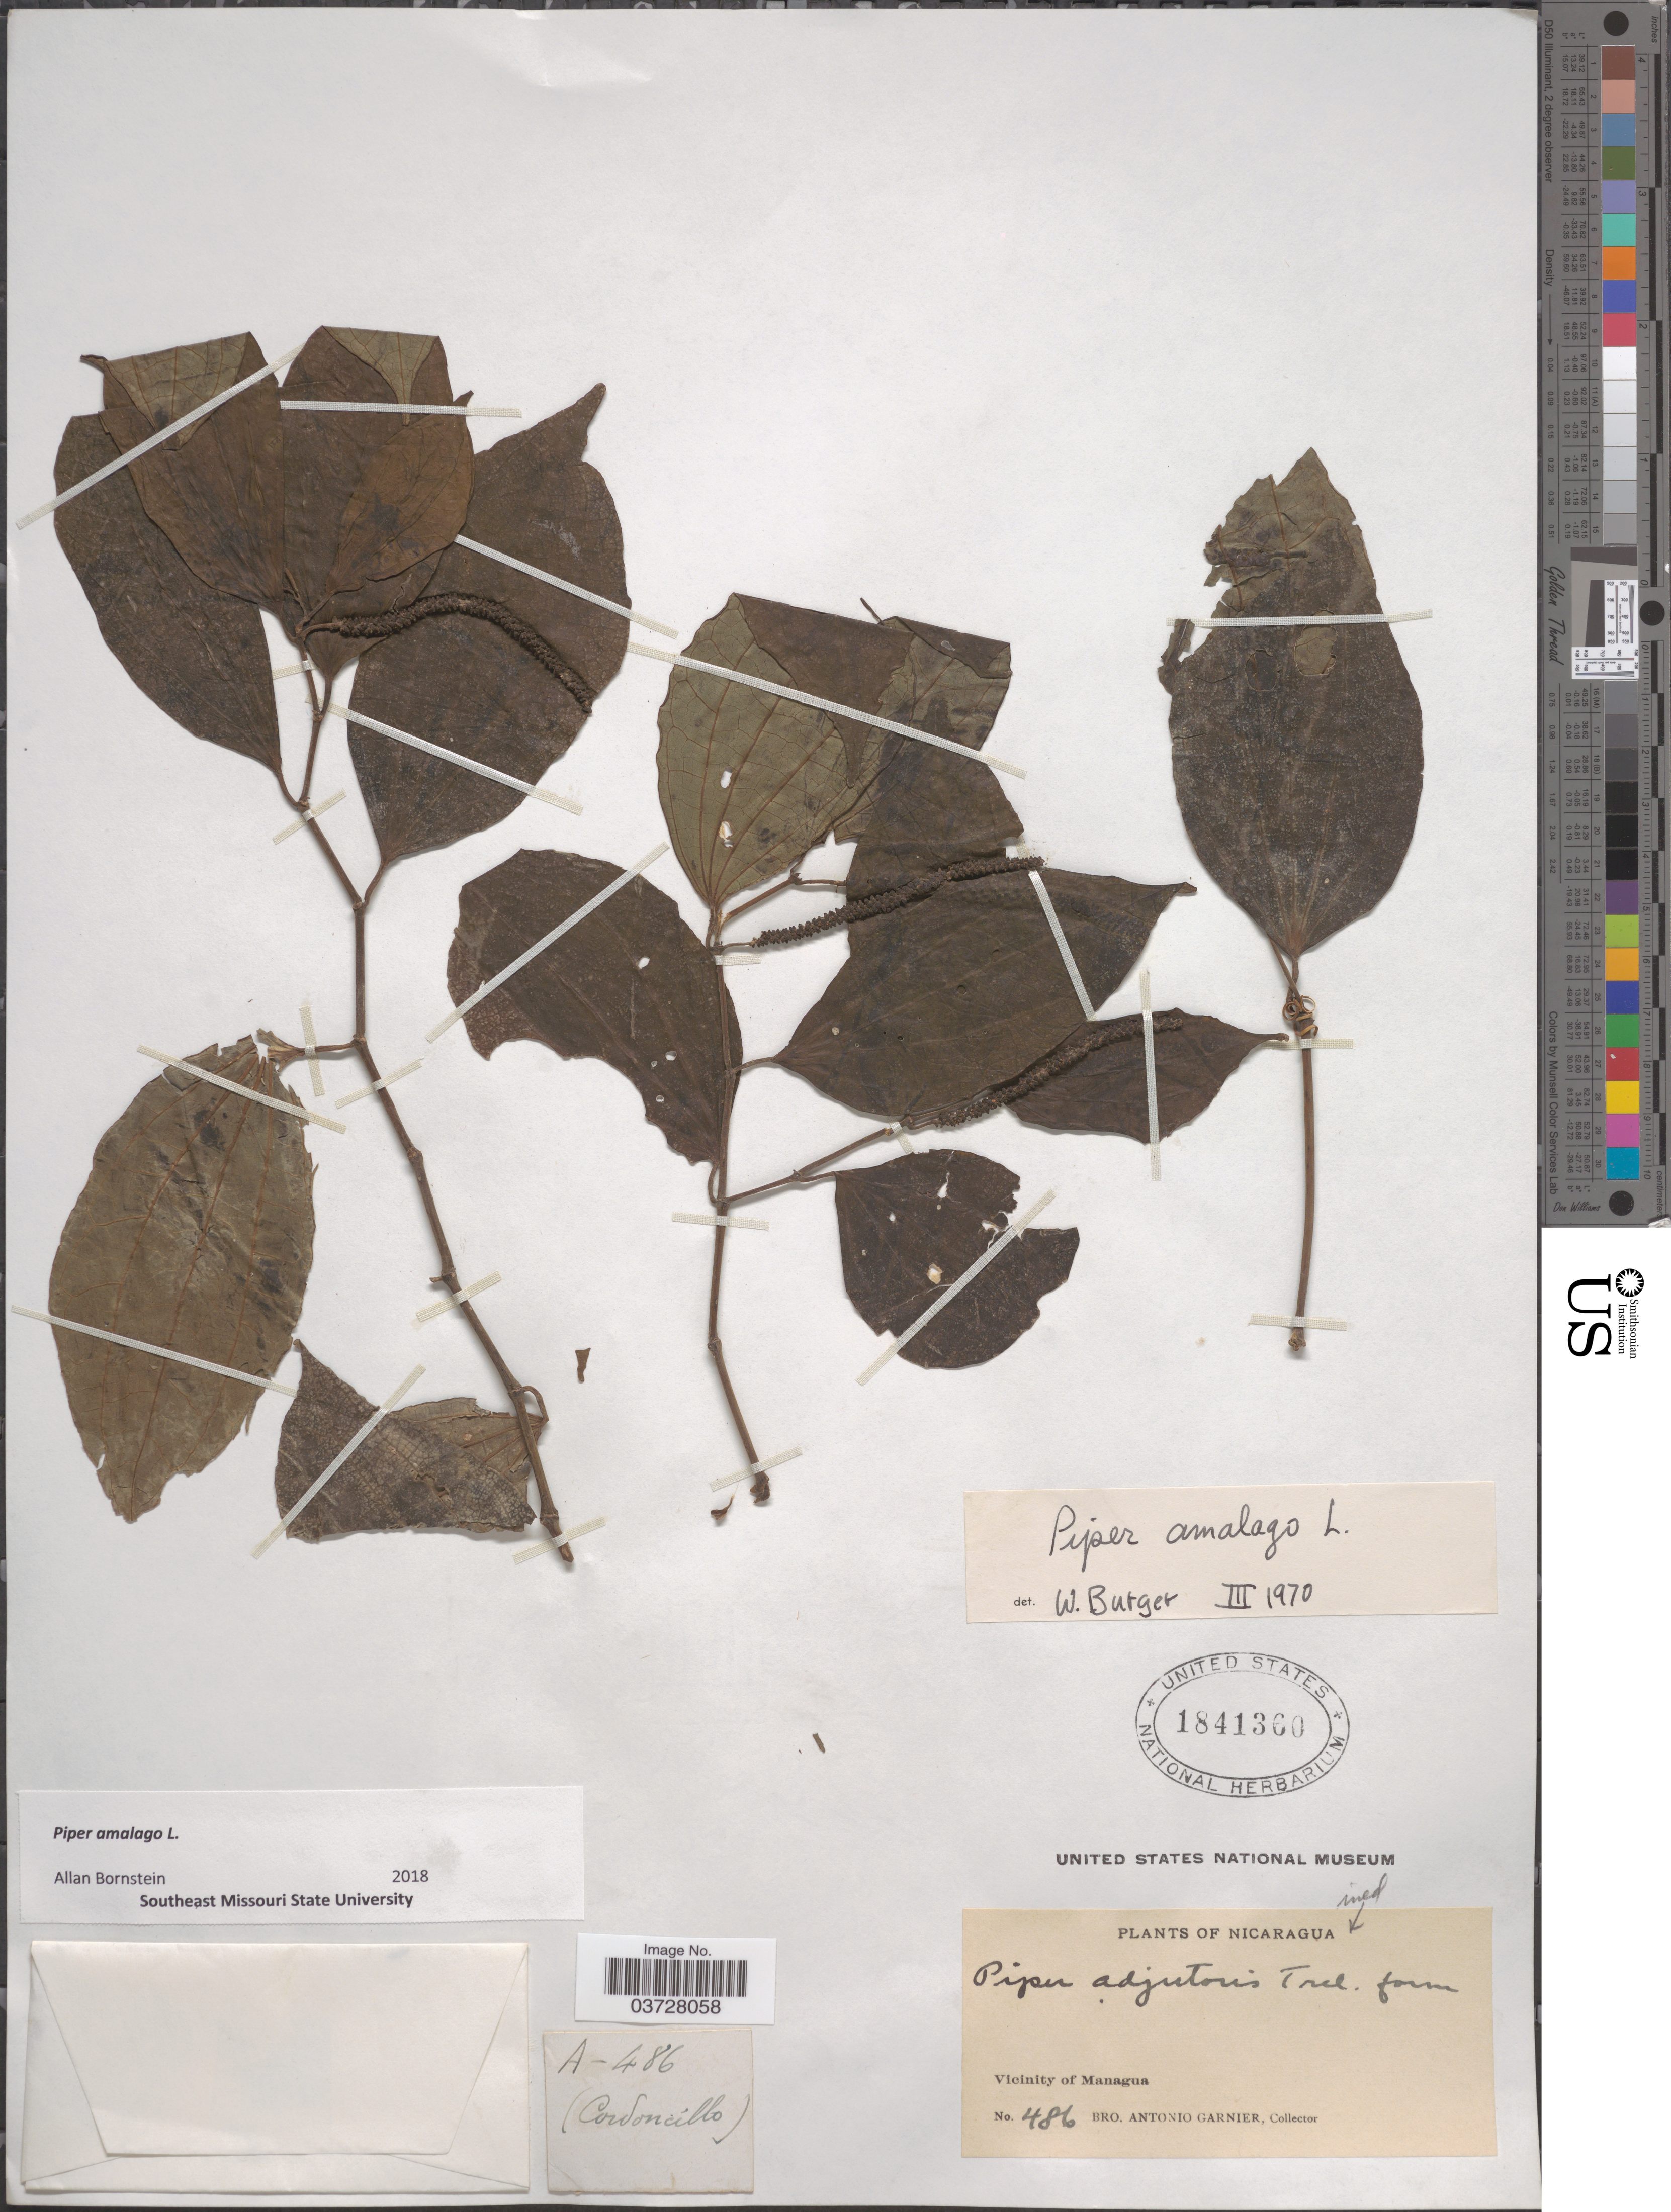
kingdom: Plantae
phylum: Tracheophyta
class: Magnoliopsida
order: Piperales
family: Piperaceae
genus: Piper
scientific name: Piper amalago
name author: L.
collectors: Bro. A. Garnier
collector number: A-486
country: Nicaragua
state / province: Managua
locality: Vicinity of Managua.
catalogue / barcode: US 1841360